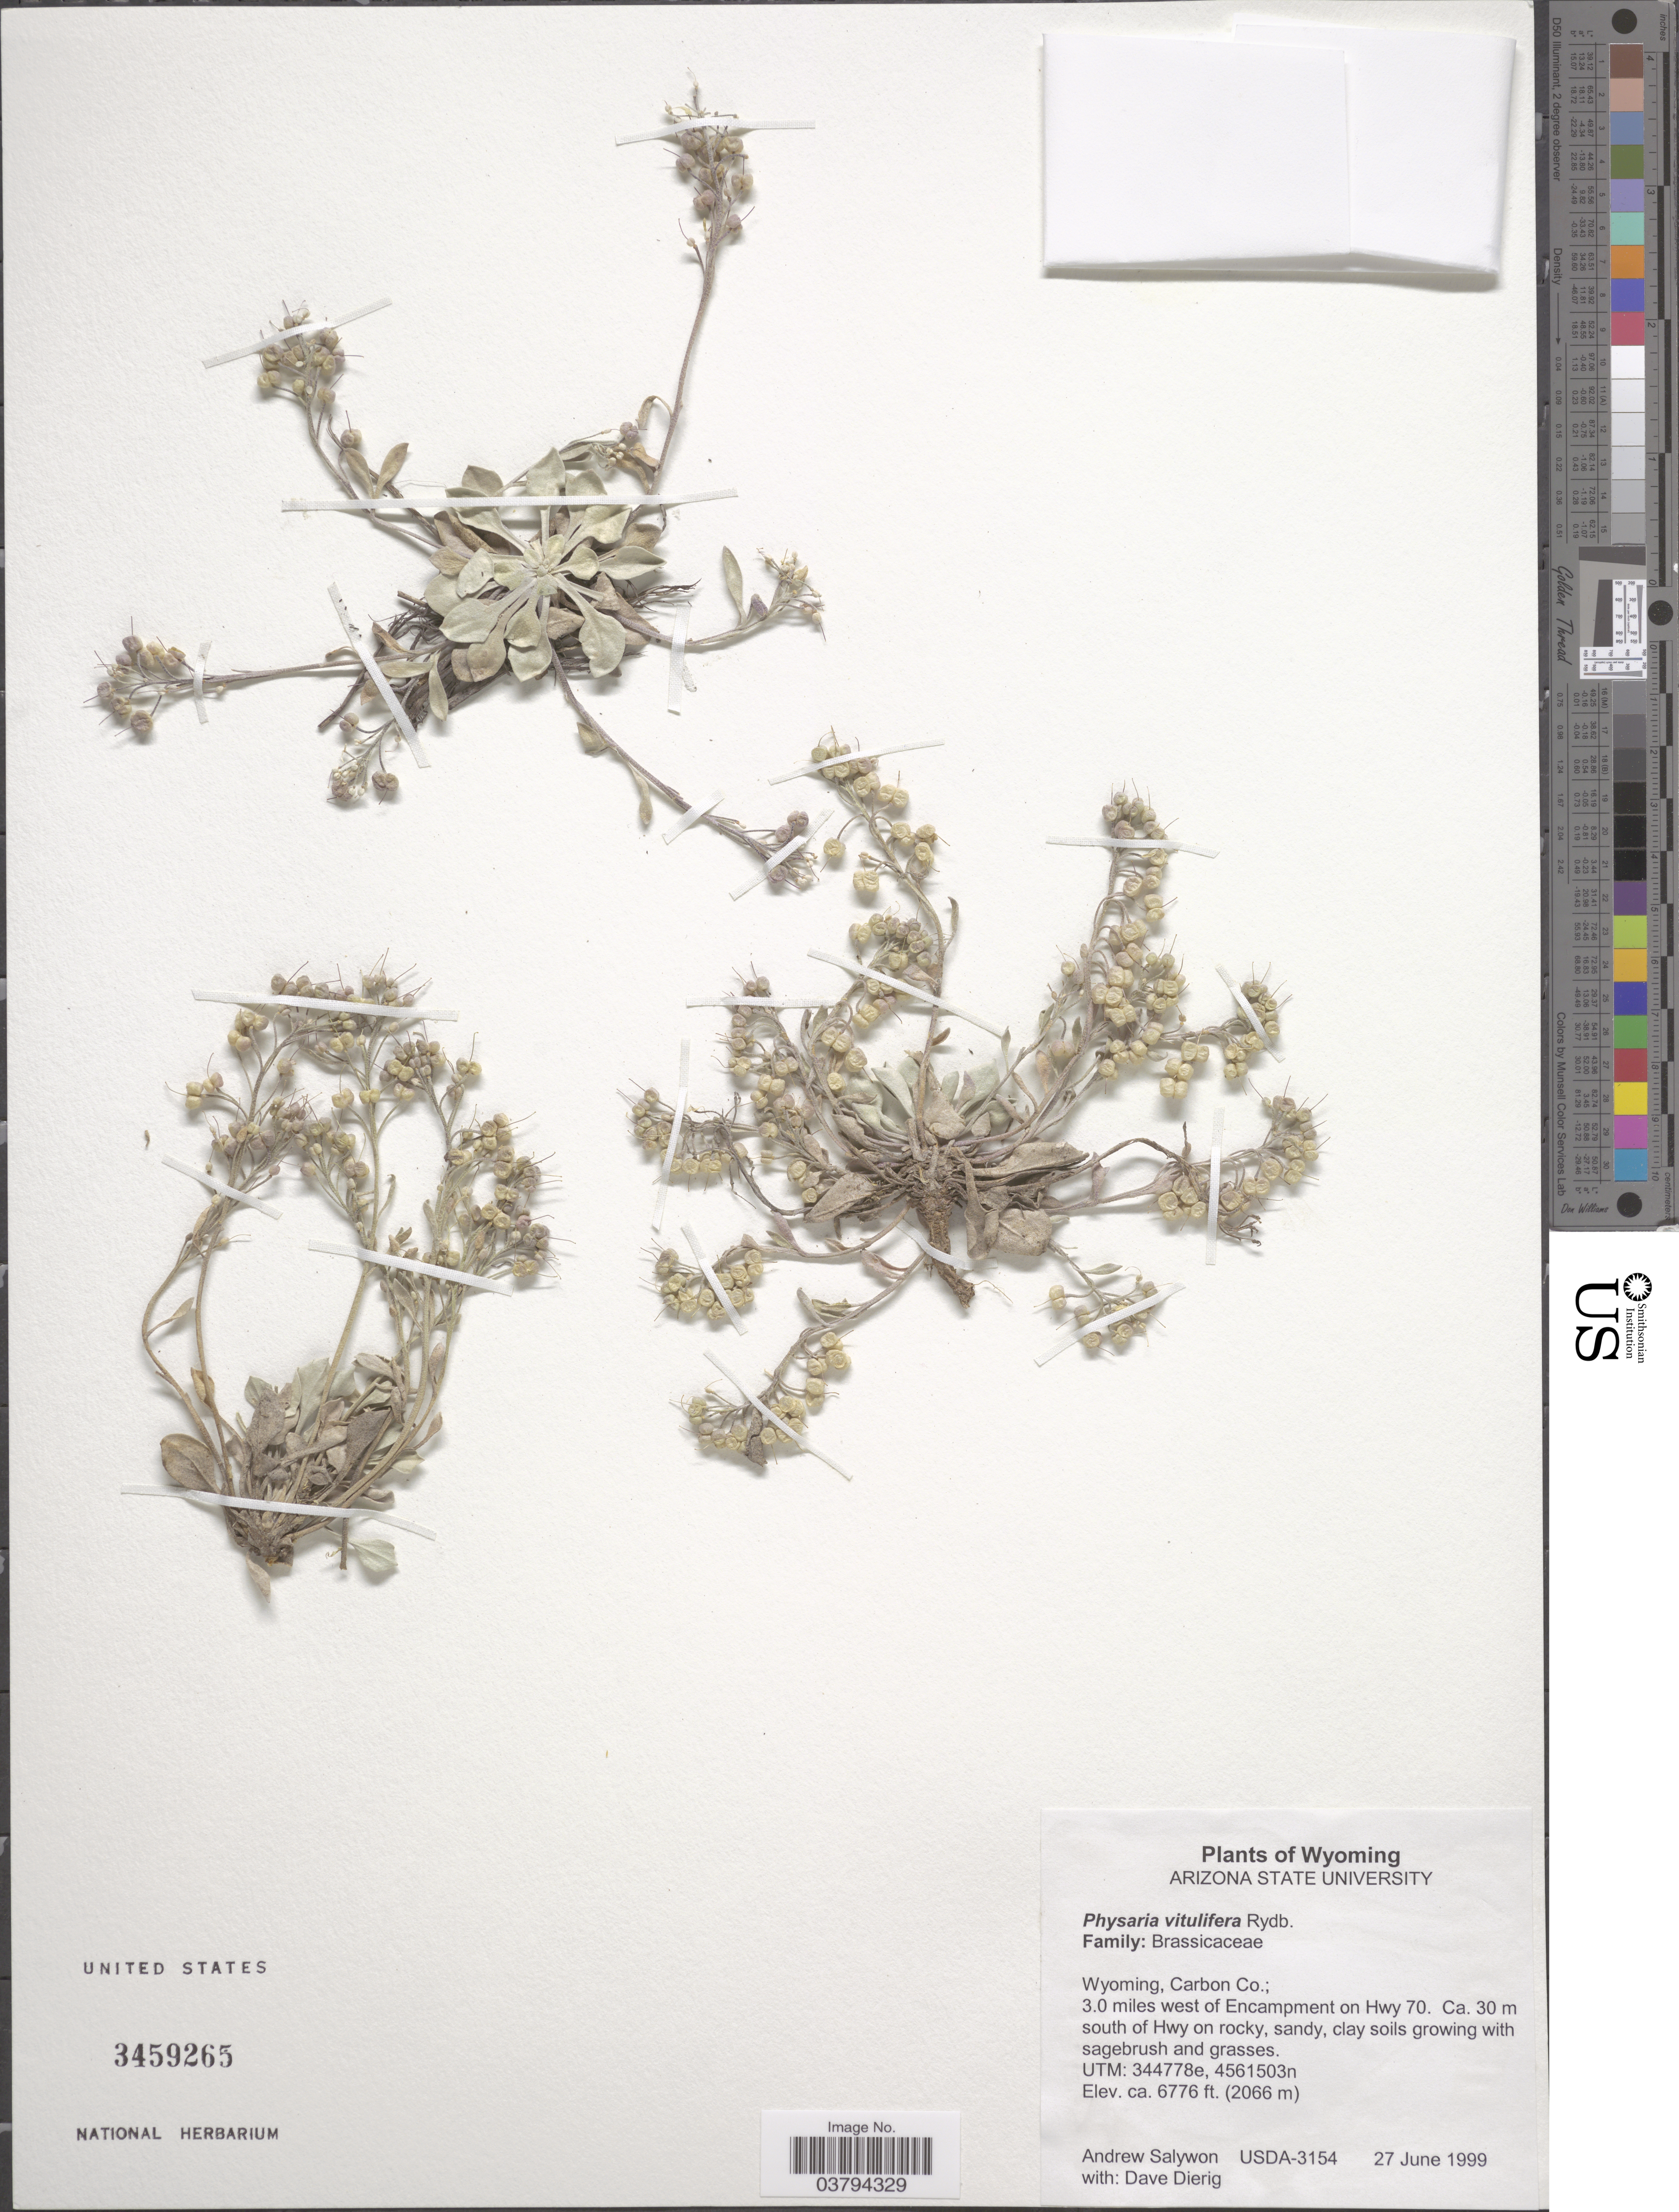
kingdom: Plantae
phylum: Tracheophyta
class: Magnoliopsida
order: Brassicales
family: Brassicaceae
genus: Physaria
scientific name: Physaria vitulifera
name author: Rydb.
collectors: A. M. Salywon & D. Dierig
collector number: USDA-3154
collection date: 1999-06-27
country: United States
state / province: Wyoming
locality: Carbon Co.; 3.0 miles west of Encampment on Hwy 70. Ca. 30 m south of Hwy.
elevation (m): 2065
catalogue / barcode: US 3459265